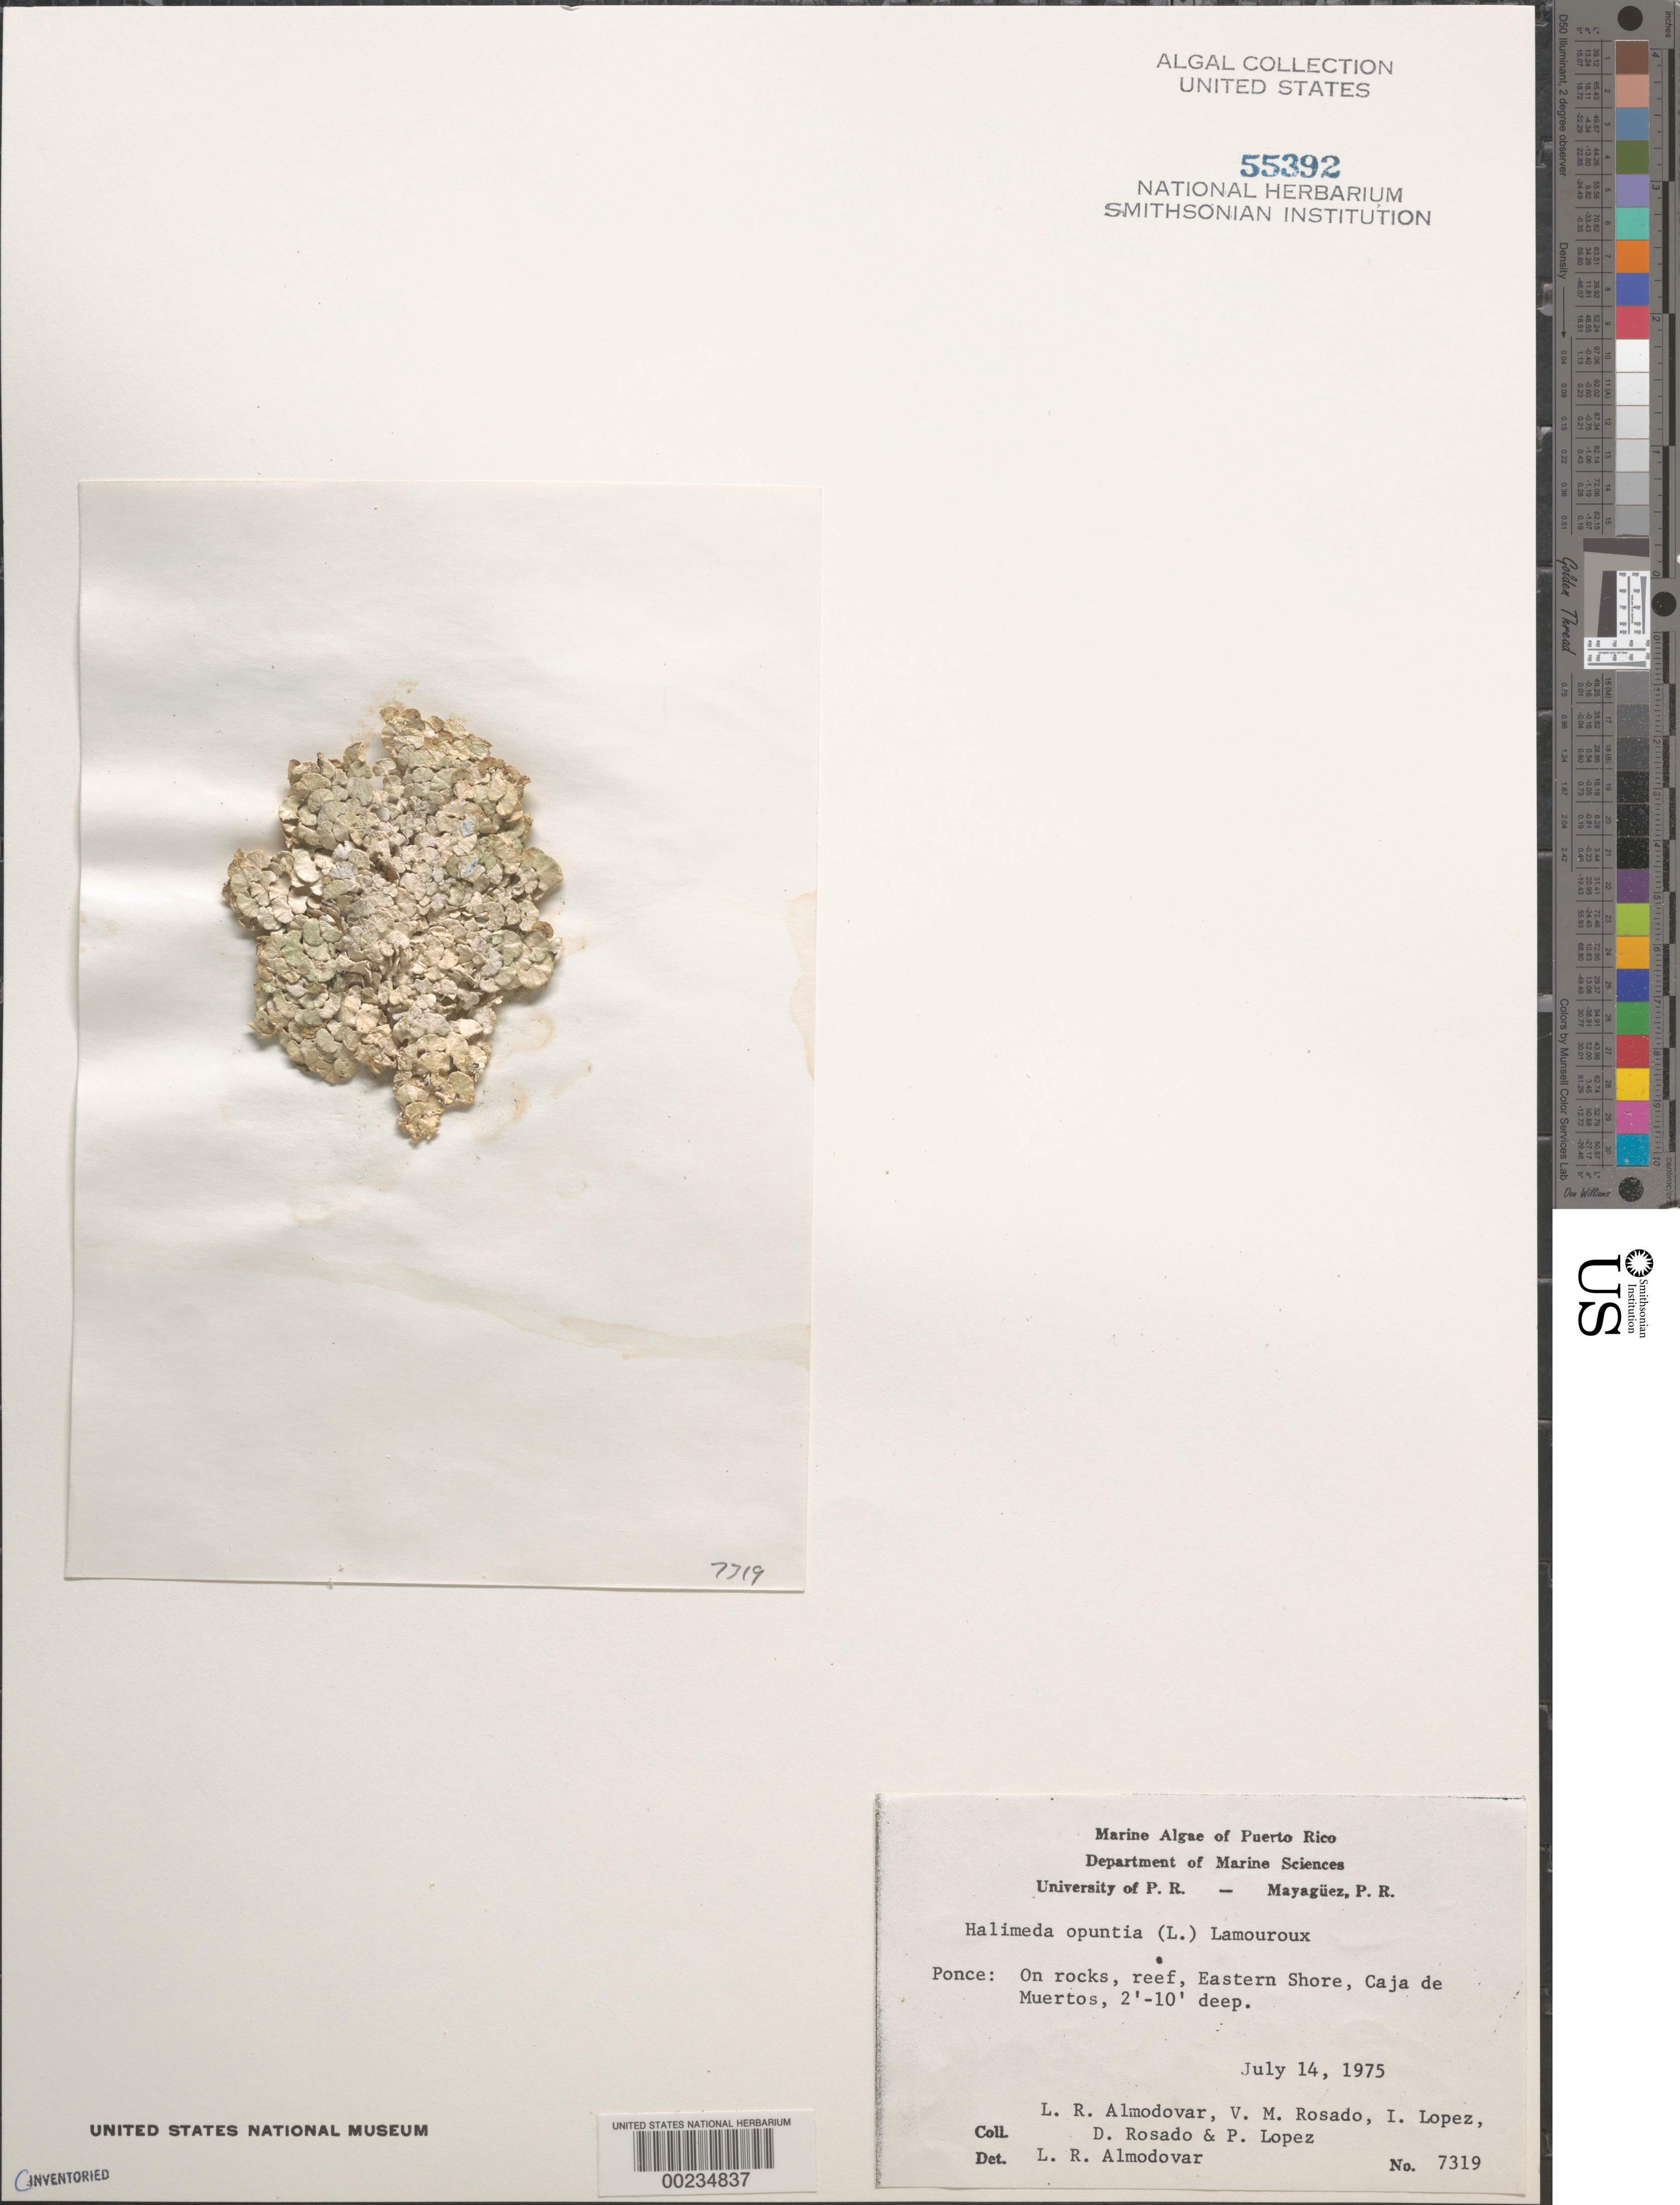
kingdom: Plantae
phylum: Chlorophyta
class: Ulvophyceae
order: Bryopsidales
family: Halimedaceae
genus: Halimeda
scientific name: Halimeda opuntia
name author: (L.) J.V.Lamouroux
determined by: Almodovar, L. R.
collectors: L. Almodovar, V. Rosado, I. Lopéz, D. Rosado & P. Lopez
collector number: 7319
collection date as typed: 14 Jul 1975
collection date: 1975-07-14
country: Puerto Rico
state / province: Ponce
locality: Caja de muertos, eastern shore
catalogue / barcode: US 55392